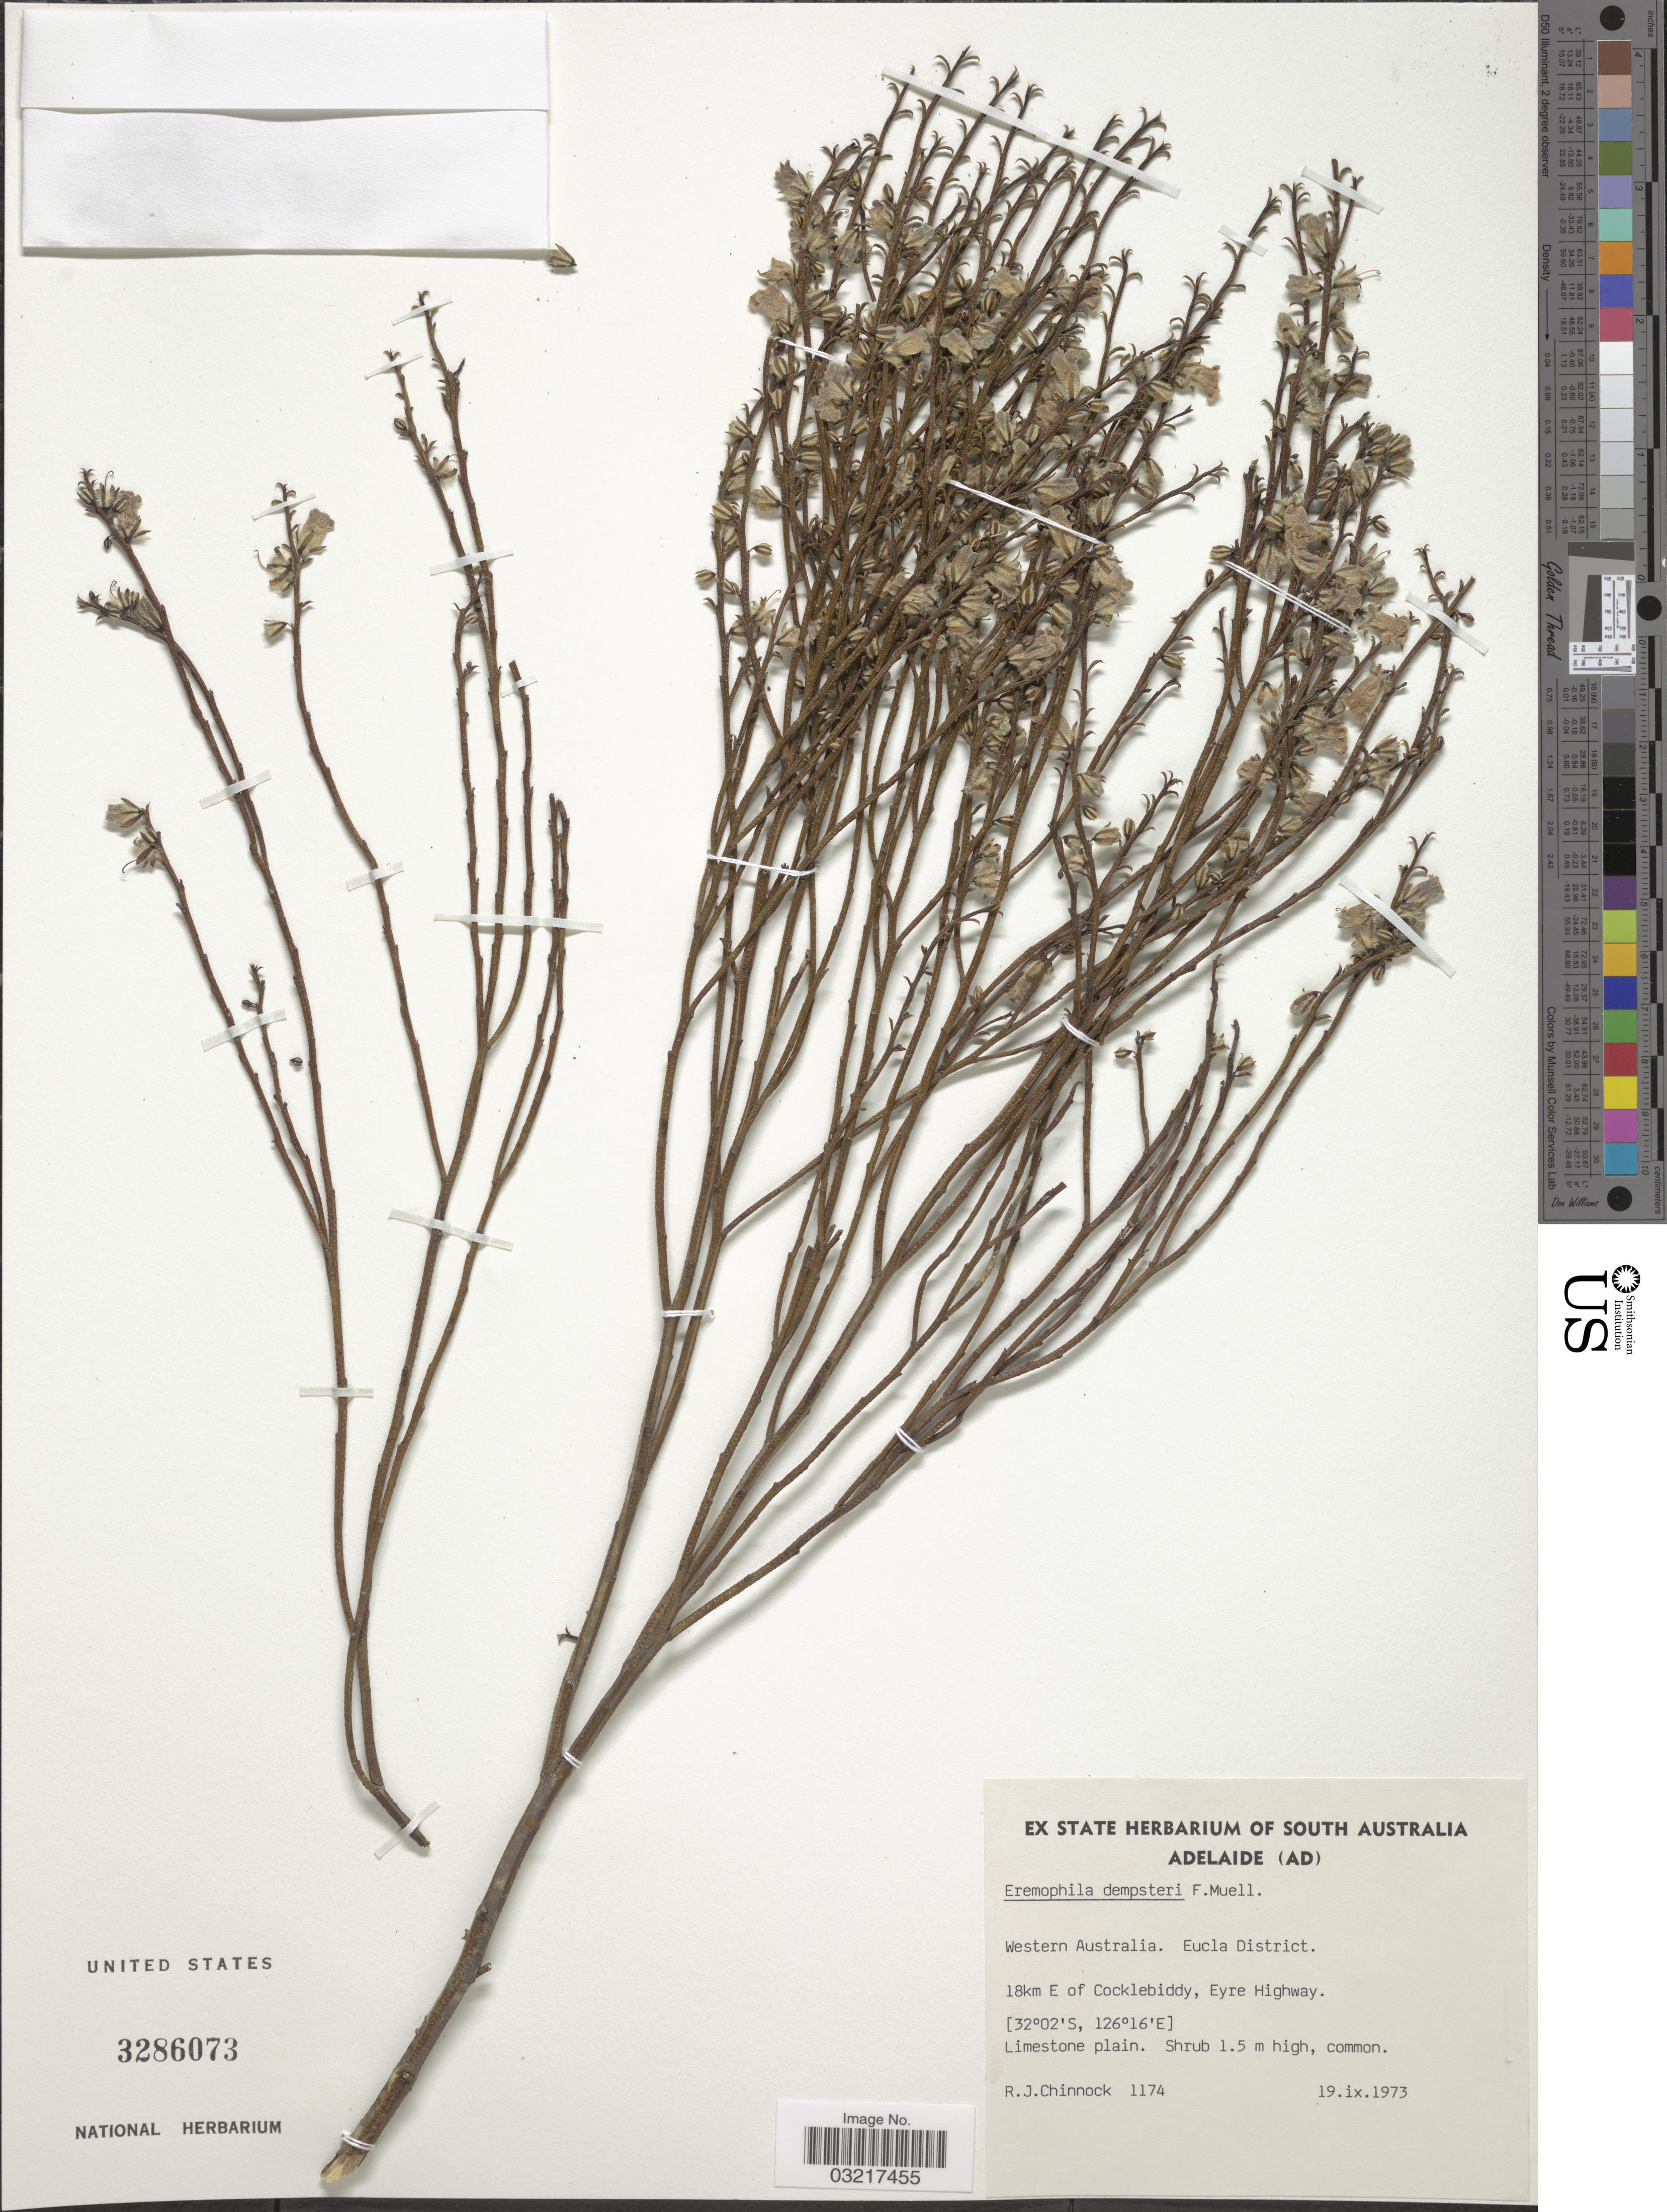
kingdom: Plantae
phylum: Tracheophyta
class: Magnoliopsida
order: Lamiales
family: Scrophulariaceae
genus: Eremophila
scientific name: Eremophila dempsteri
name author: F. Muell.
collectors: R. J. Chinnock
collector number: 1174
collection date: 1973-09-19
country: Australia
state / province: Western Australia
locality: Eucla District. 18km E of Cocklebiddy, Eyre Highway.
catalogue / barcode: US 3286073